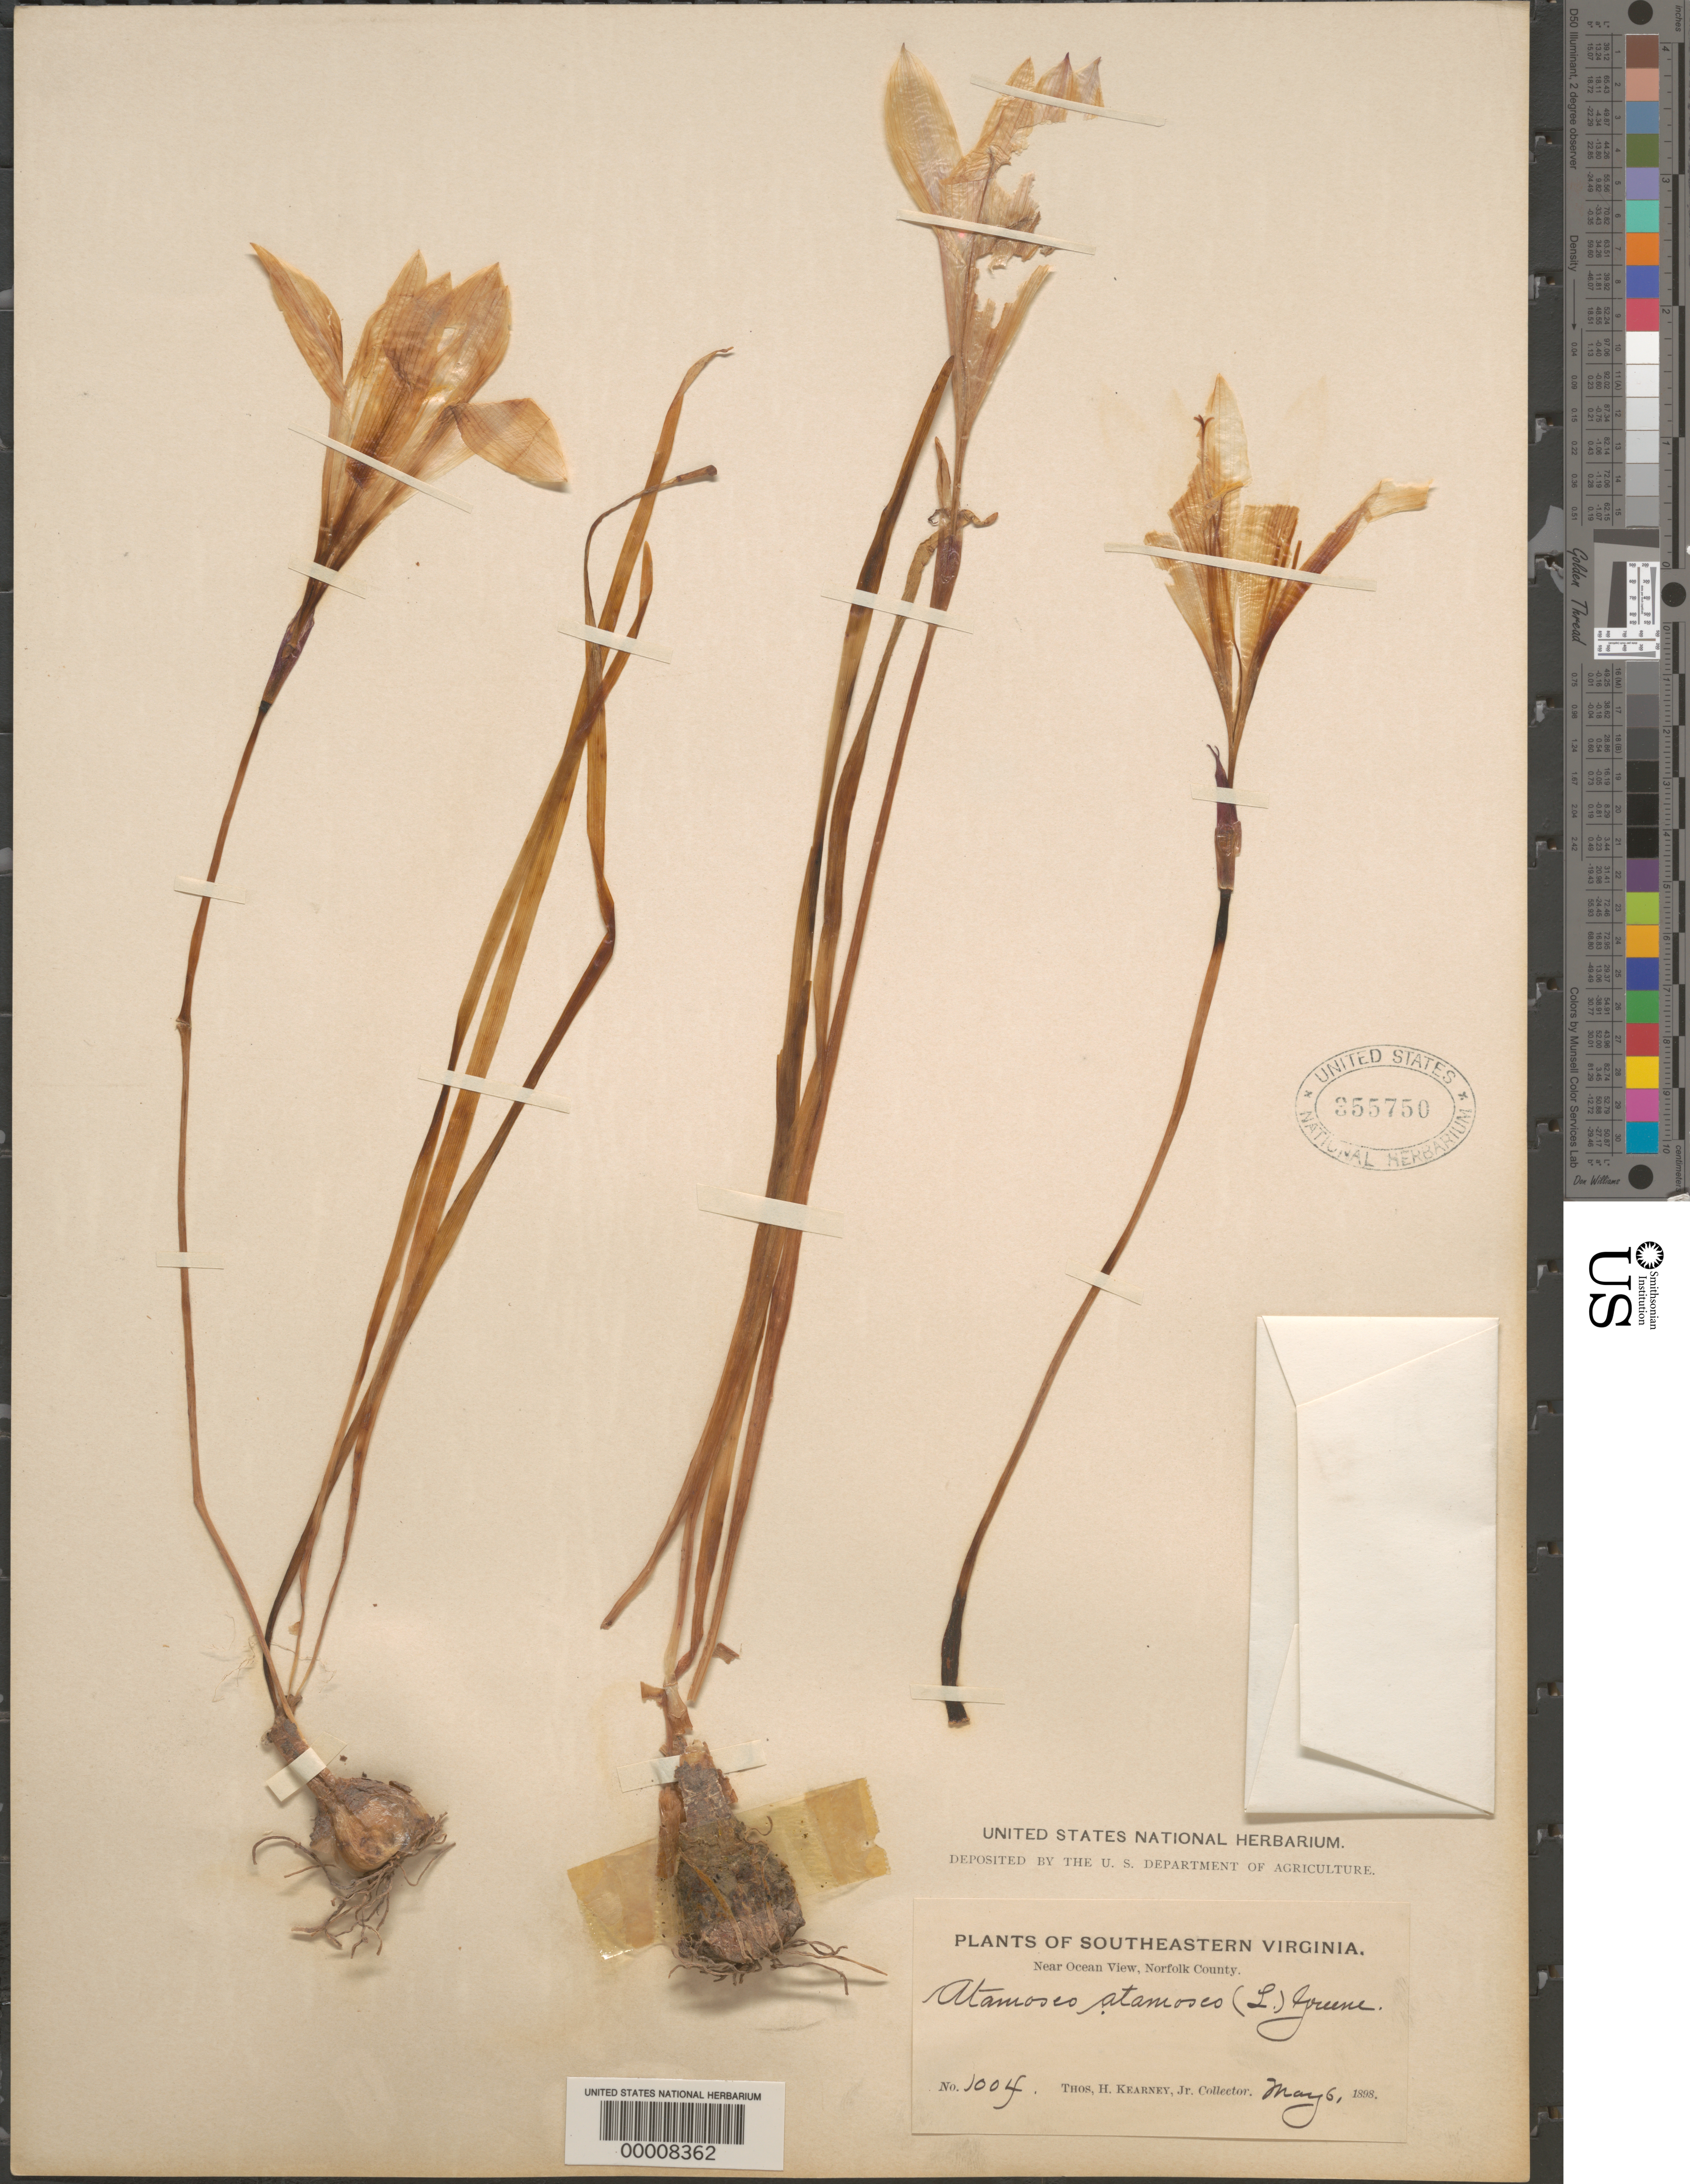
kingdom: Plantae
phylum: Tracheophyta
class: Liliopsida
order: Asparagales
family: Amaryllidaceae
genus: Zephyranthes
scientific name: Zephyranthes atamasco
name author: (L.) Herb.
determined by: Strong, Mark T.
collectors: T. H. Kearney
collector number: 1004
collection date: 1898-05-06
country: United States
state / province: Virginia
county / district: City of Norfolk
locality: Southeastern Virginia. Near Ocean View, Norfolk County.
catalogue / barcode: US 355750